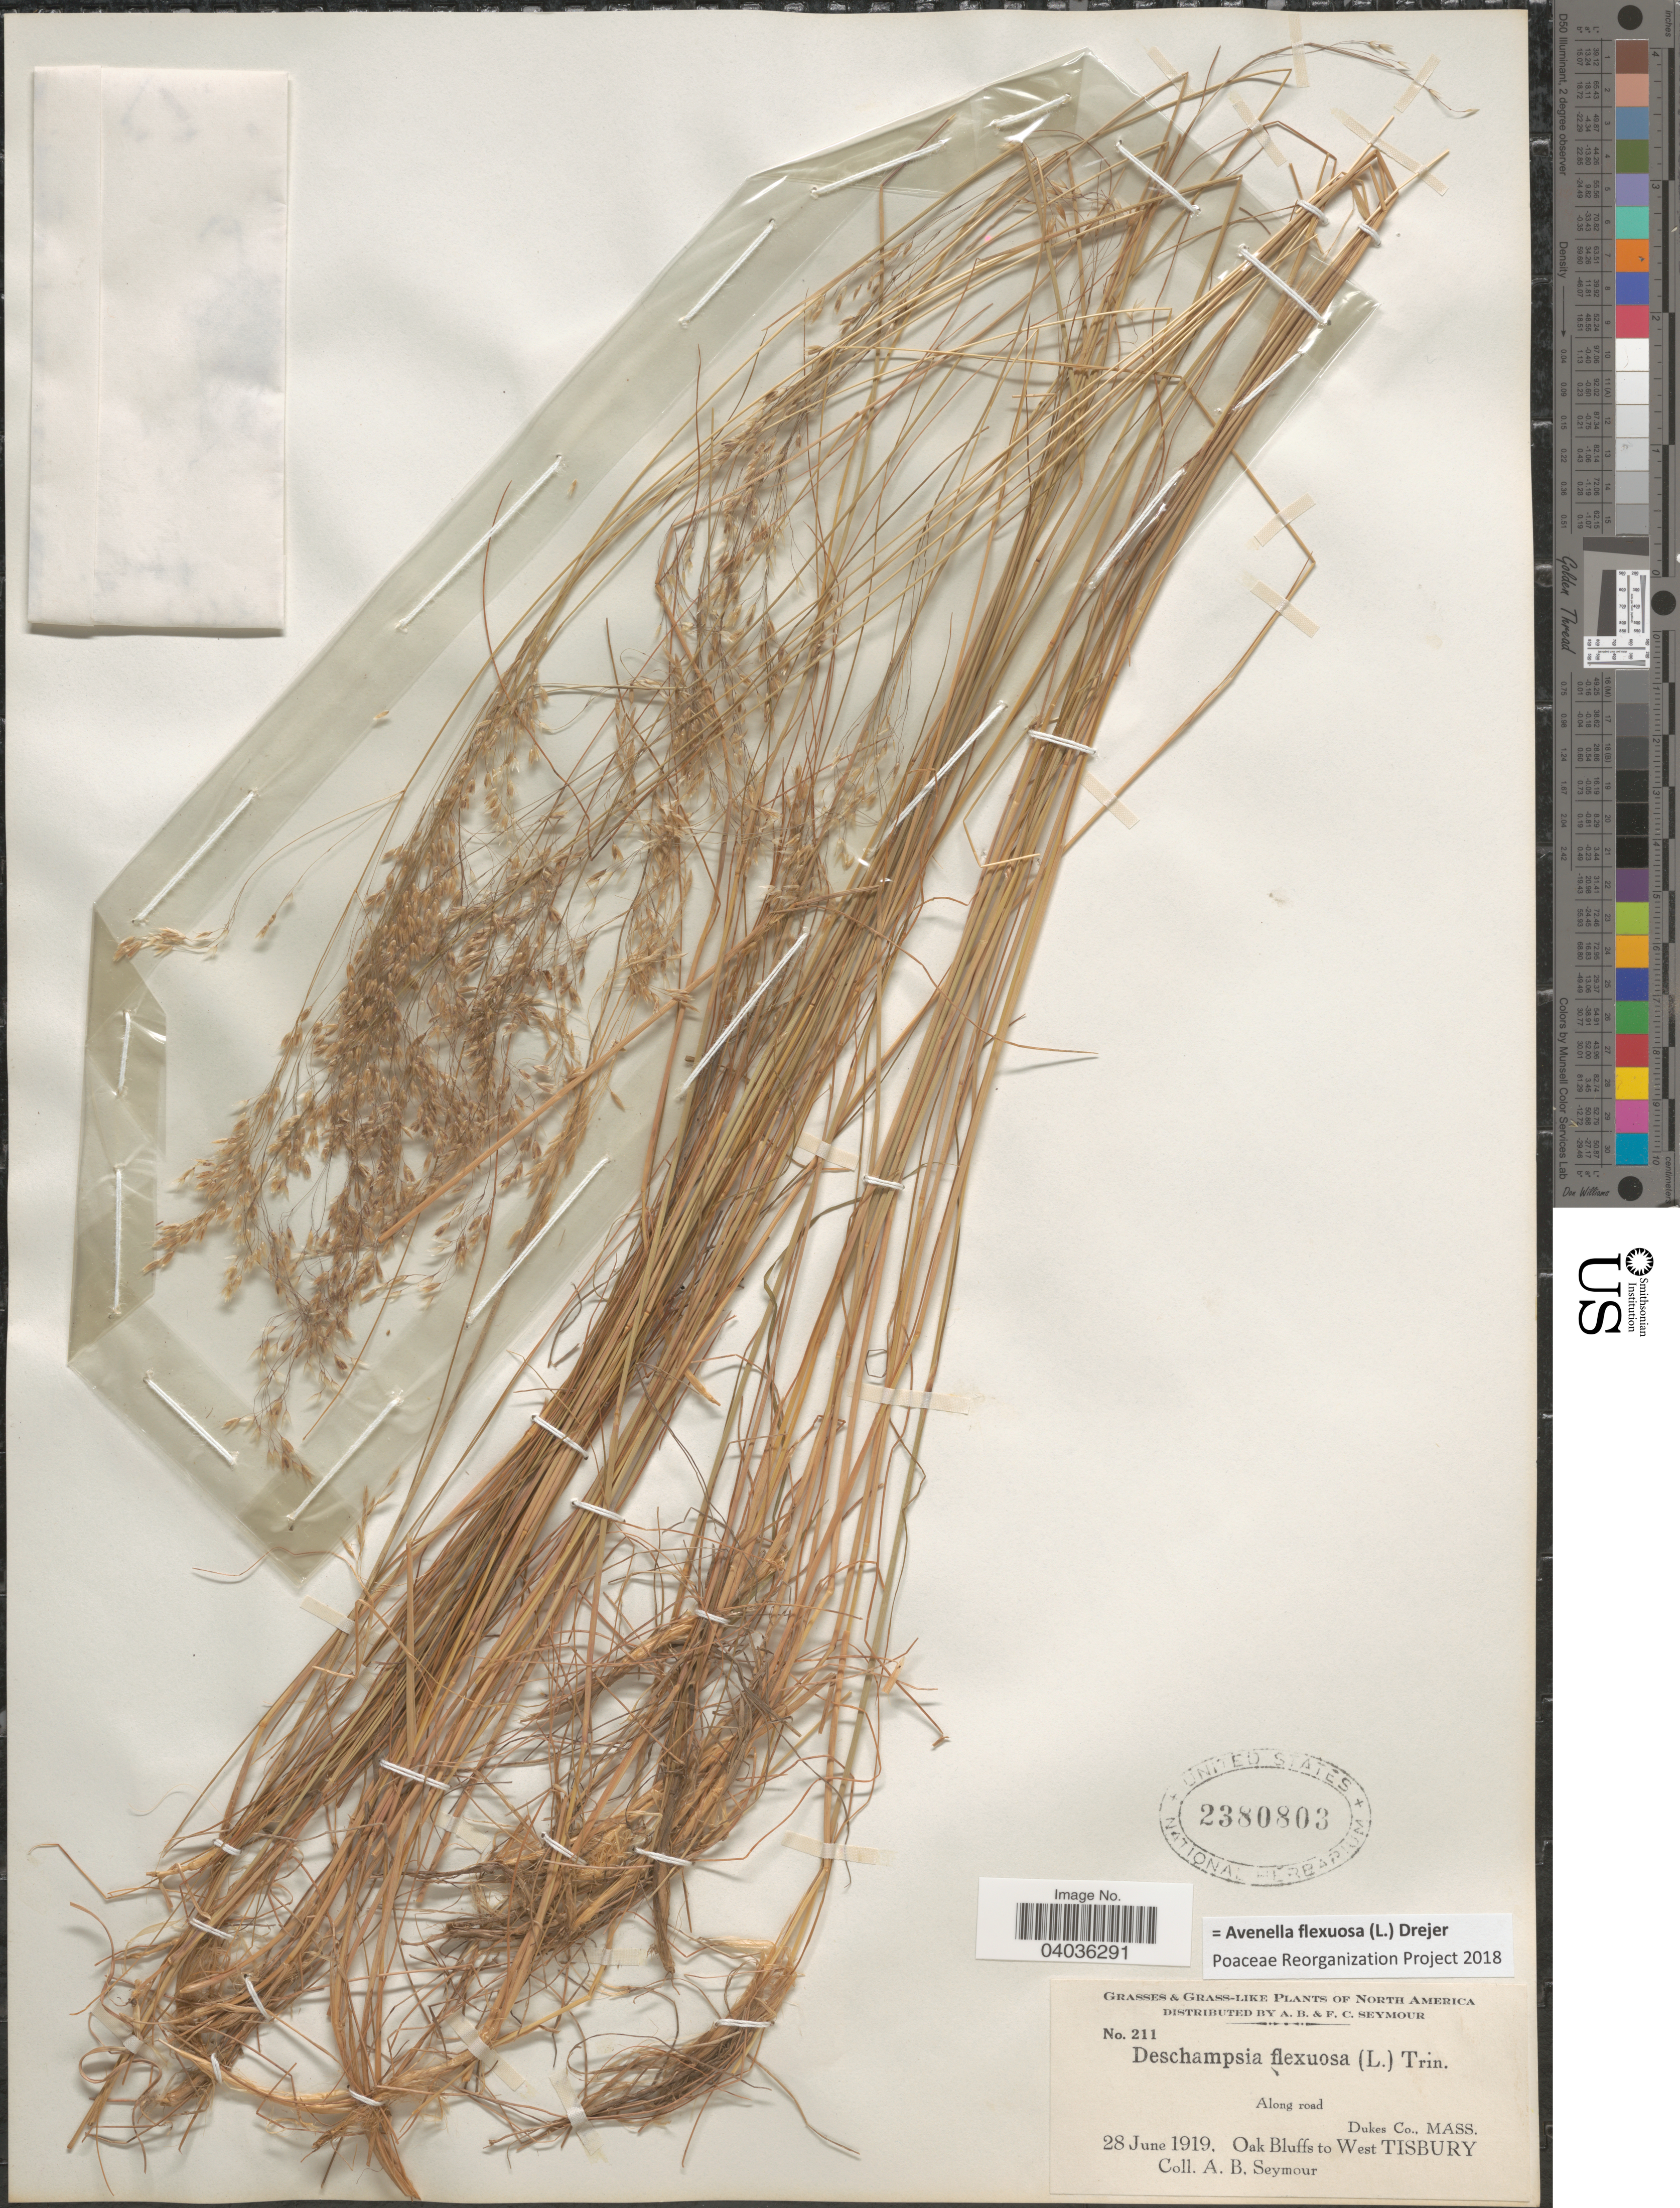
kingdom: Plantae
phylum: Tracheophyta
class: Liliopsida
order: Poales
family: Poaceae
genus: Avenella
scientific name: Avenella flexuosa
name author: (L.) Drejer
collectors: A. Seymour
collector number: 211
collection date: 1919-06-28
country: United States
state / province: Massachusetts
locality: Along road Dukes Co. Oak Bluffs to West Tisbury.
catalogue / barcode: US 2380803